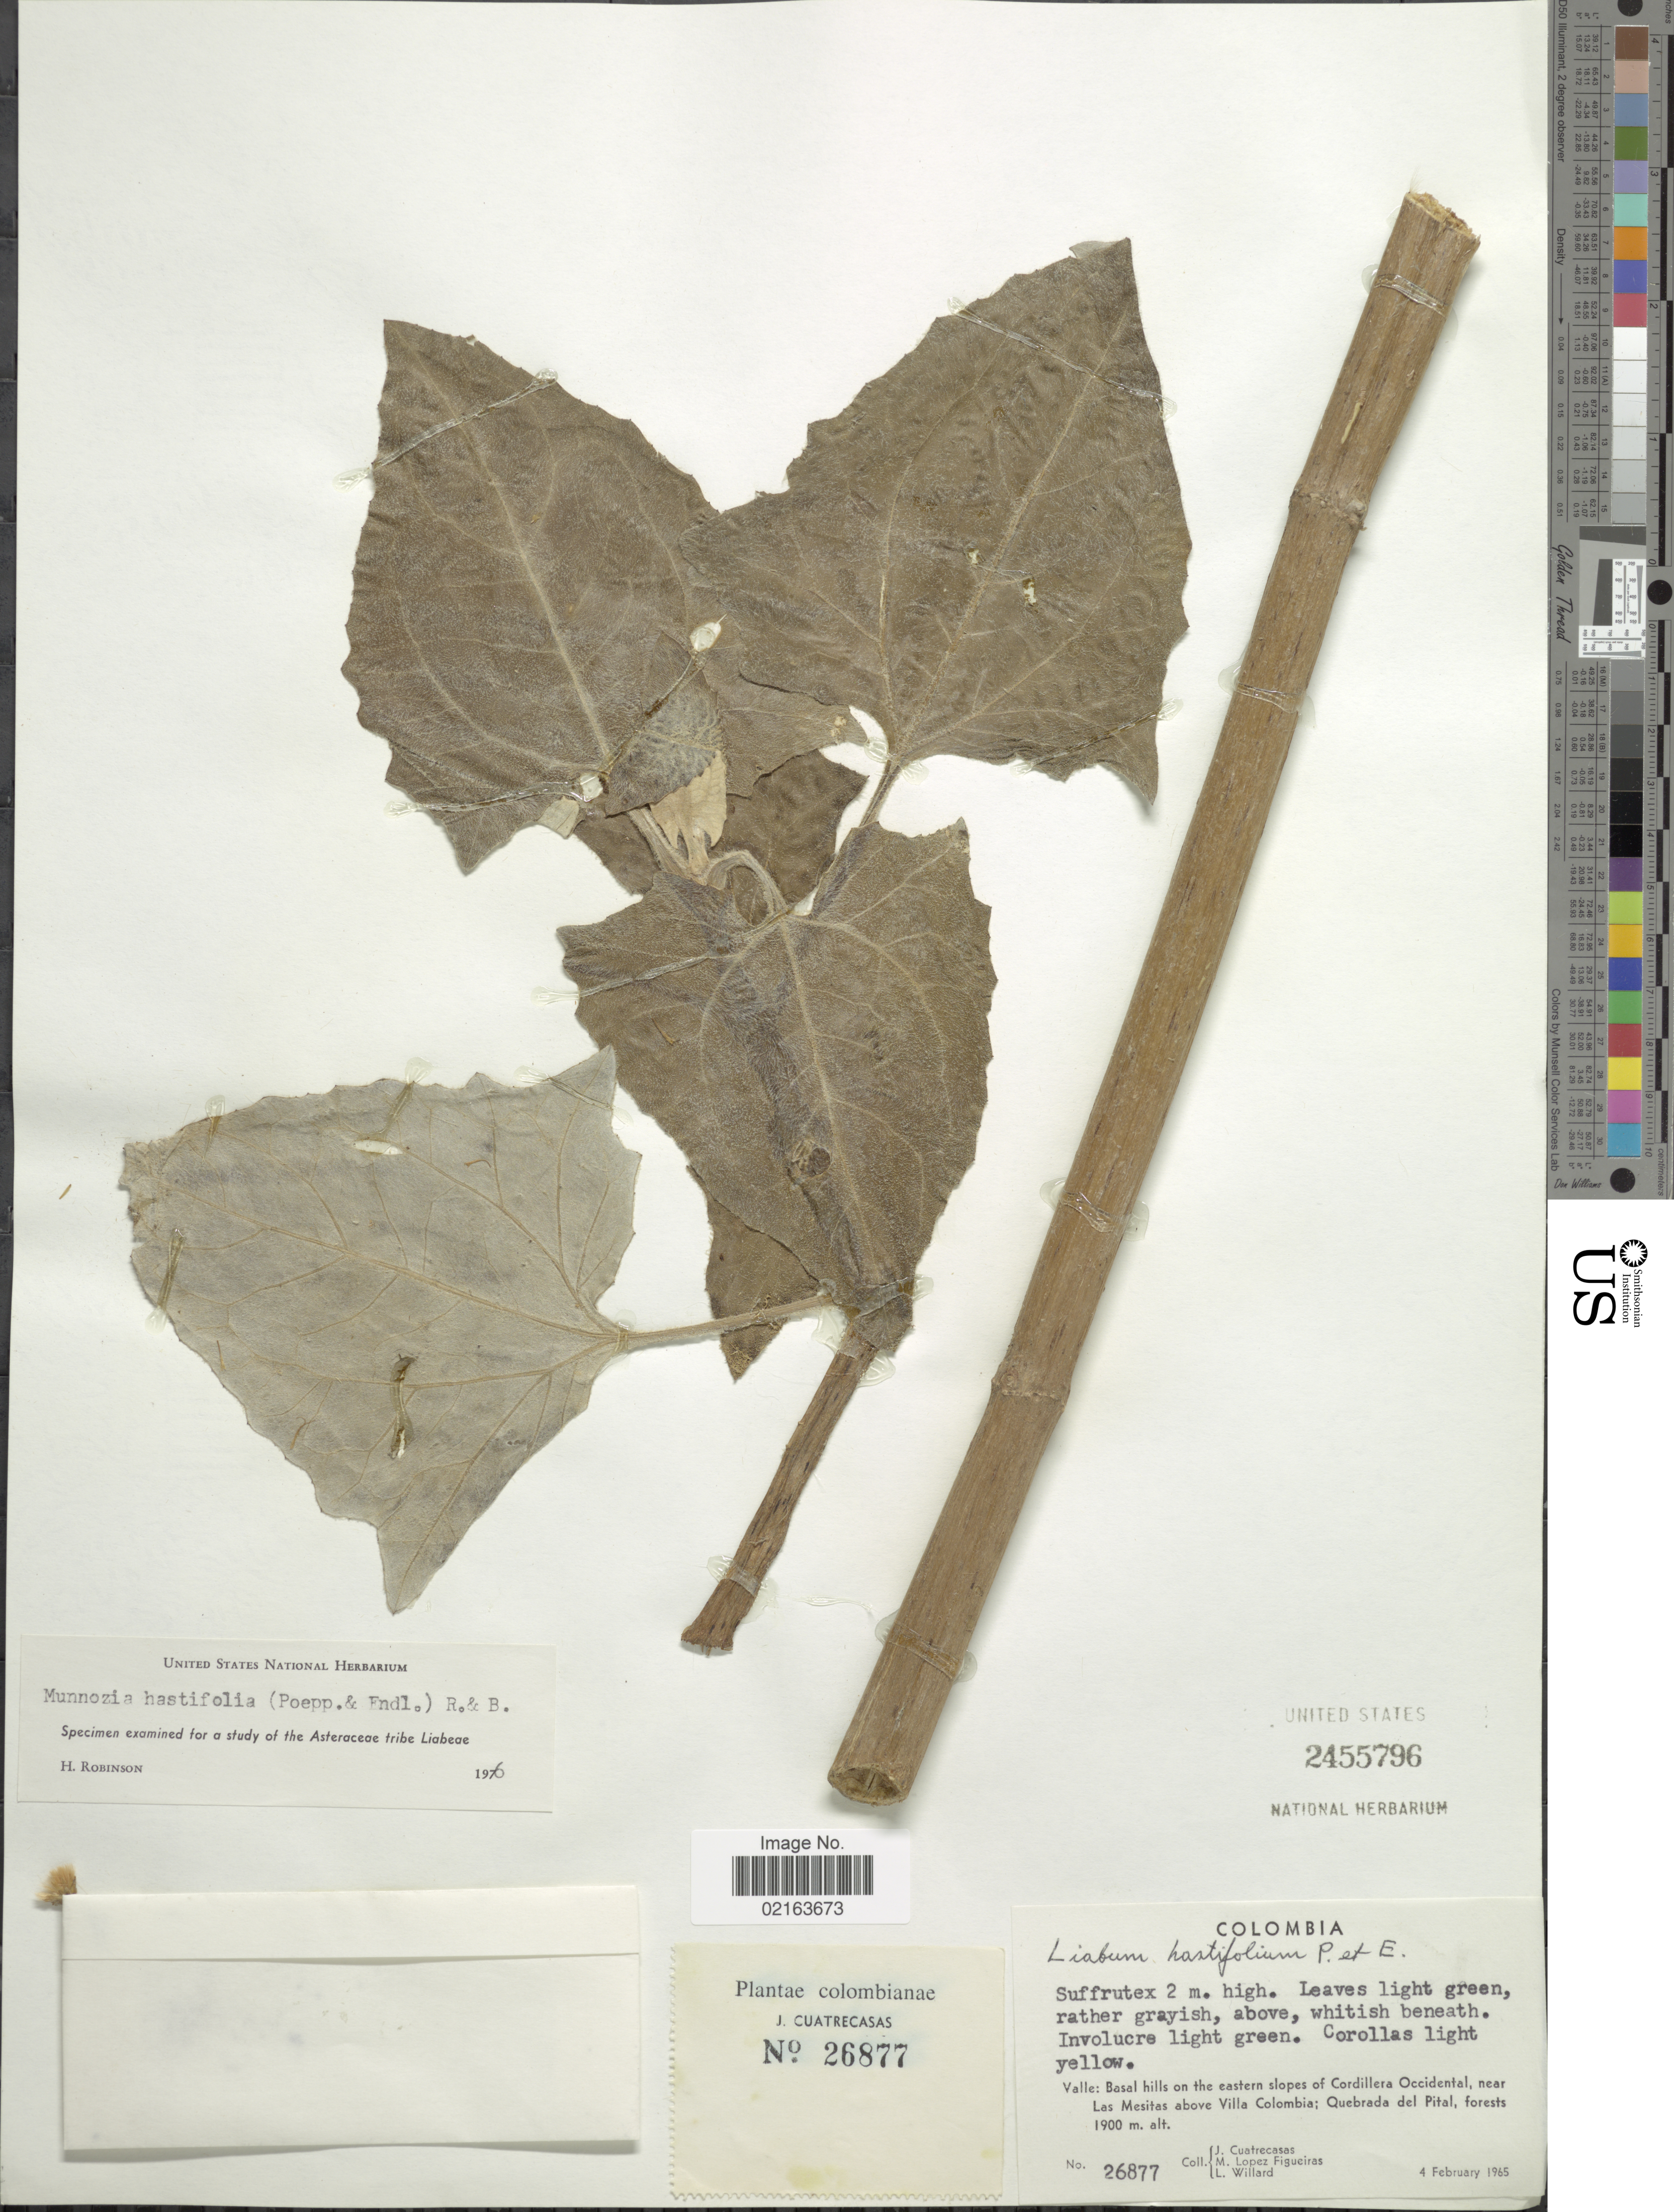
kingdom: Plantae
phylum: Tracheophyta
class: Magnoliopsida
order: Asterales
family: Asteraceae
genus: Munnozia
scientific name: Munnozia hastifolia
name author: (Poepp.) H. Rob. & Brettell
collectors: J. Cuatrecasas, M. López Figueiras & L. Willard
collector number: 26877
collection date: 1965-02-04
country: Colombia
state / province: Valle del Cauca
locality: Valle: Basal hills on the eastern slopes of Cordillera Occidental, near Las Mesitas above Villa Colombia; Quebrada del Pital, forests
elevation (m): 1900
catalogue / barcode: US 2455796